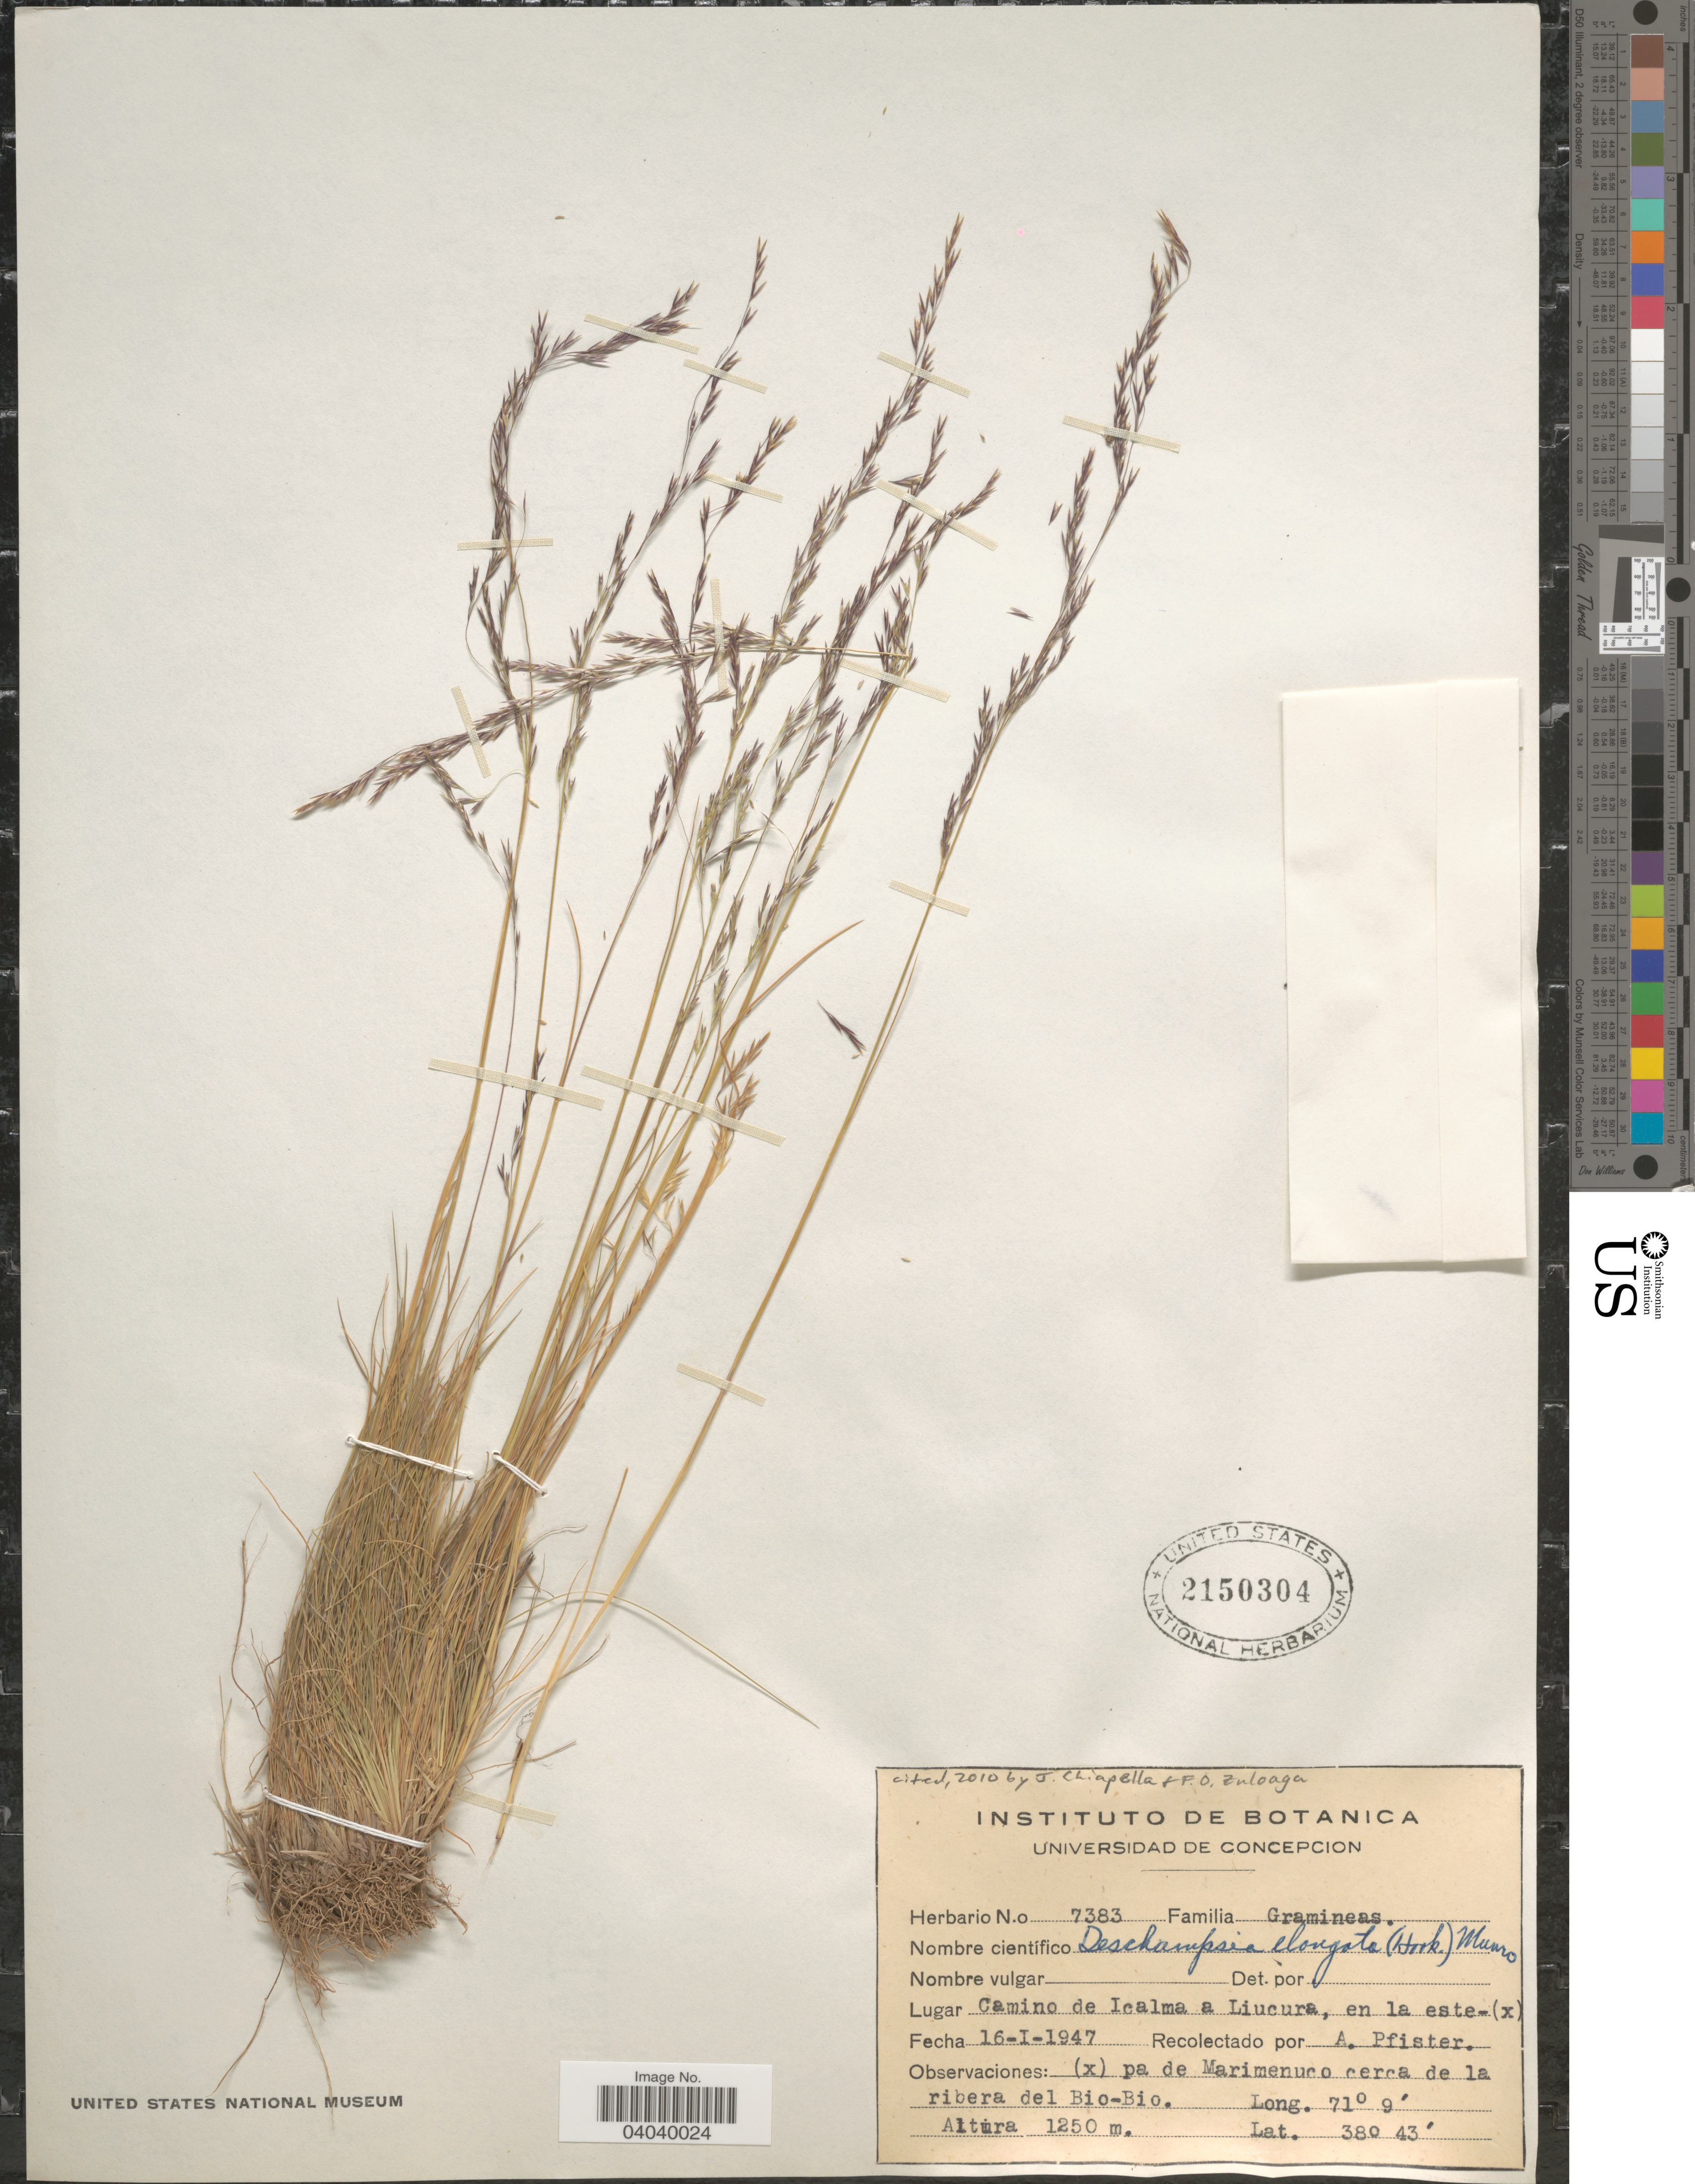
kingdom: Plantae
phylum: Tracheophyta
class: Liliopsida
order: Poales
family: Poaceae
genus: Deschampsia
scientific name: Deschampsia elongata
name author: (Hook.) Munro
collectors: A. Pfister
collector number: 7383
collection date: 1947-01-16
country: Paraguay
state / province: Concepcion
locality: Camino de Icalma a Liucura, en la este ribera del Bio-Bio.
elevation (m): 1250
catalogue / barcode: US 2150304